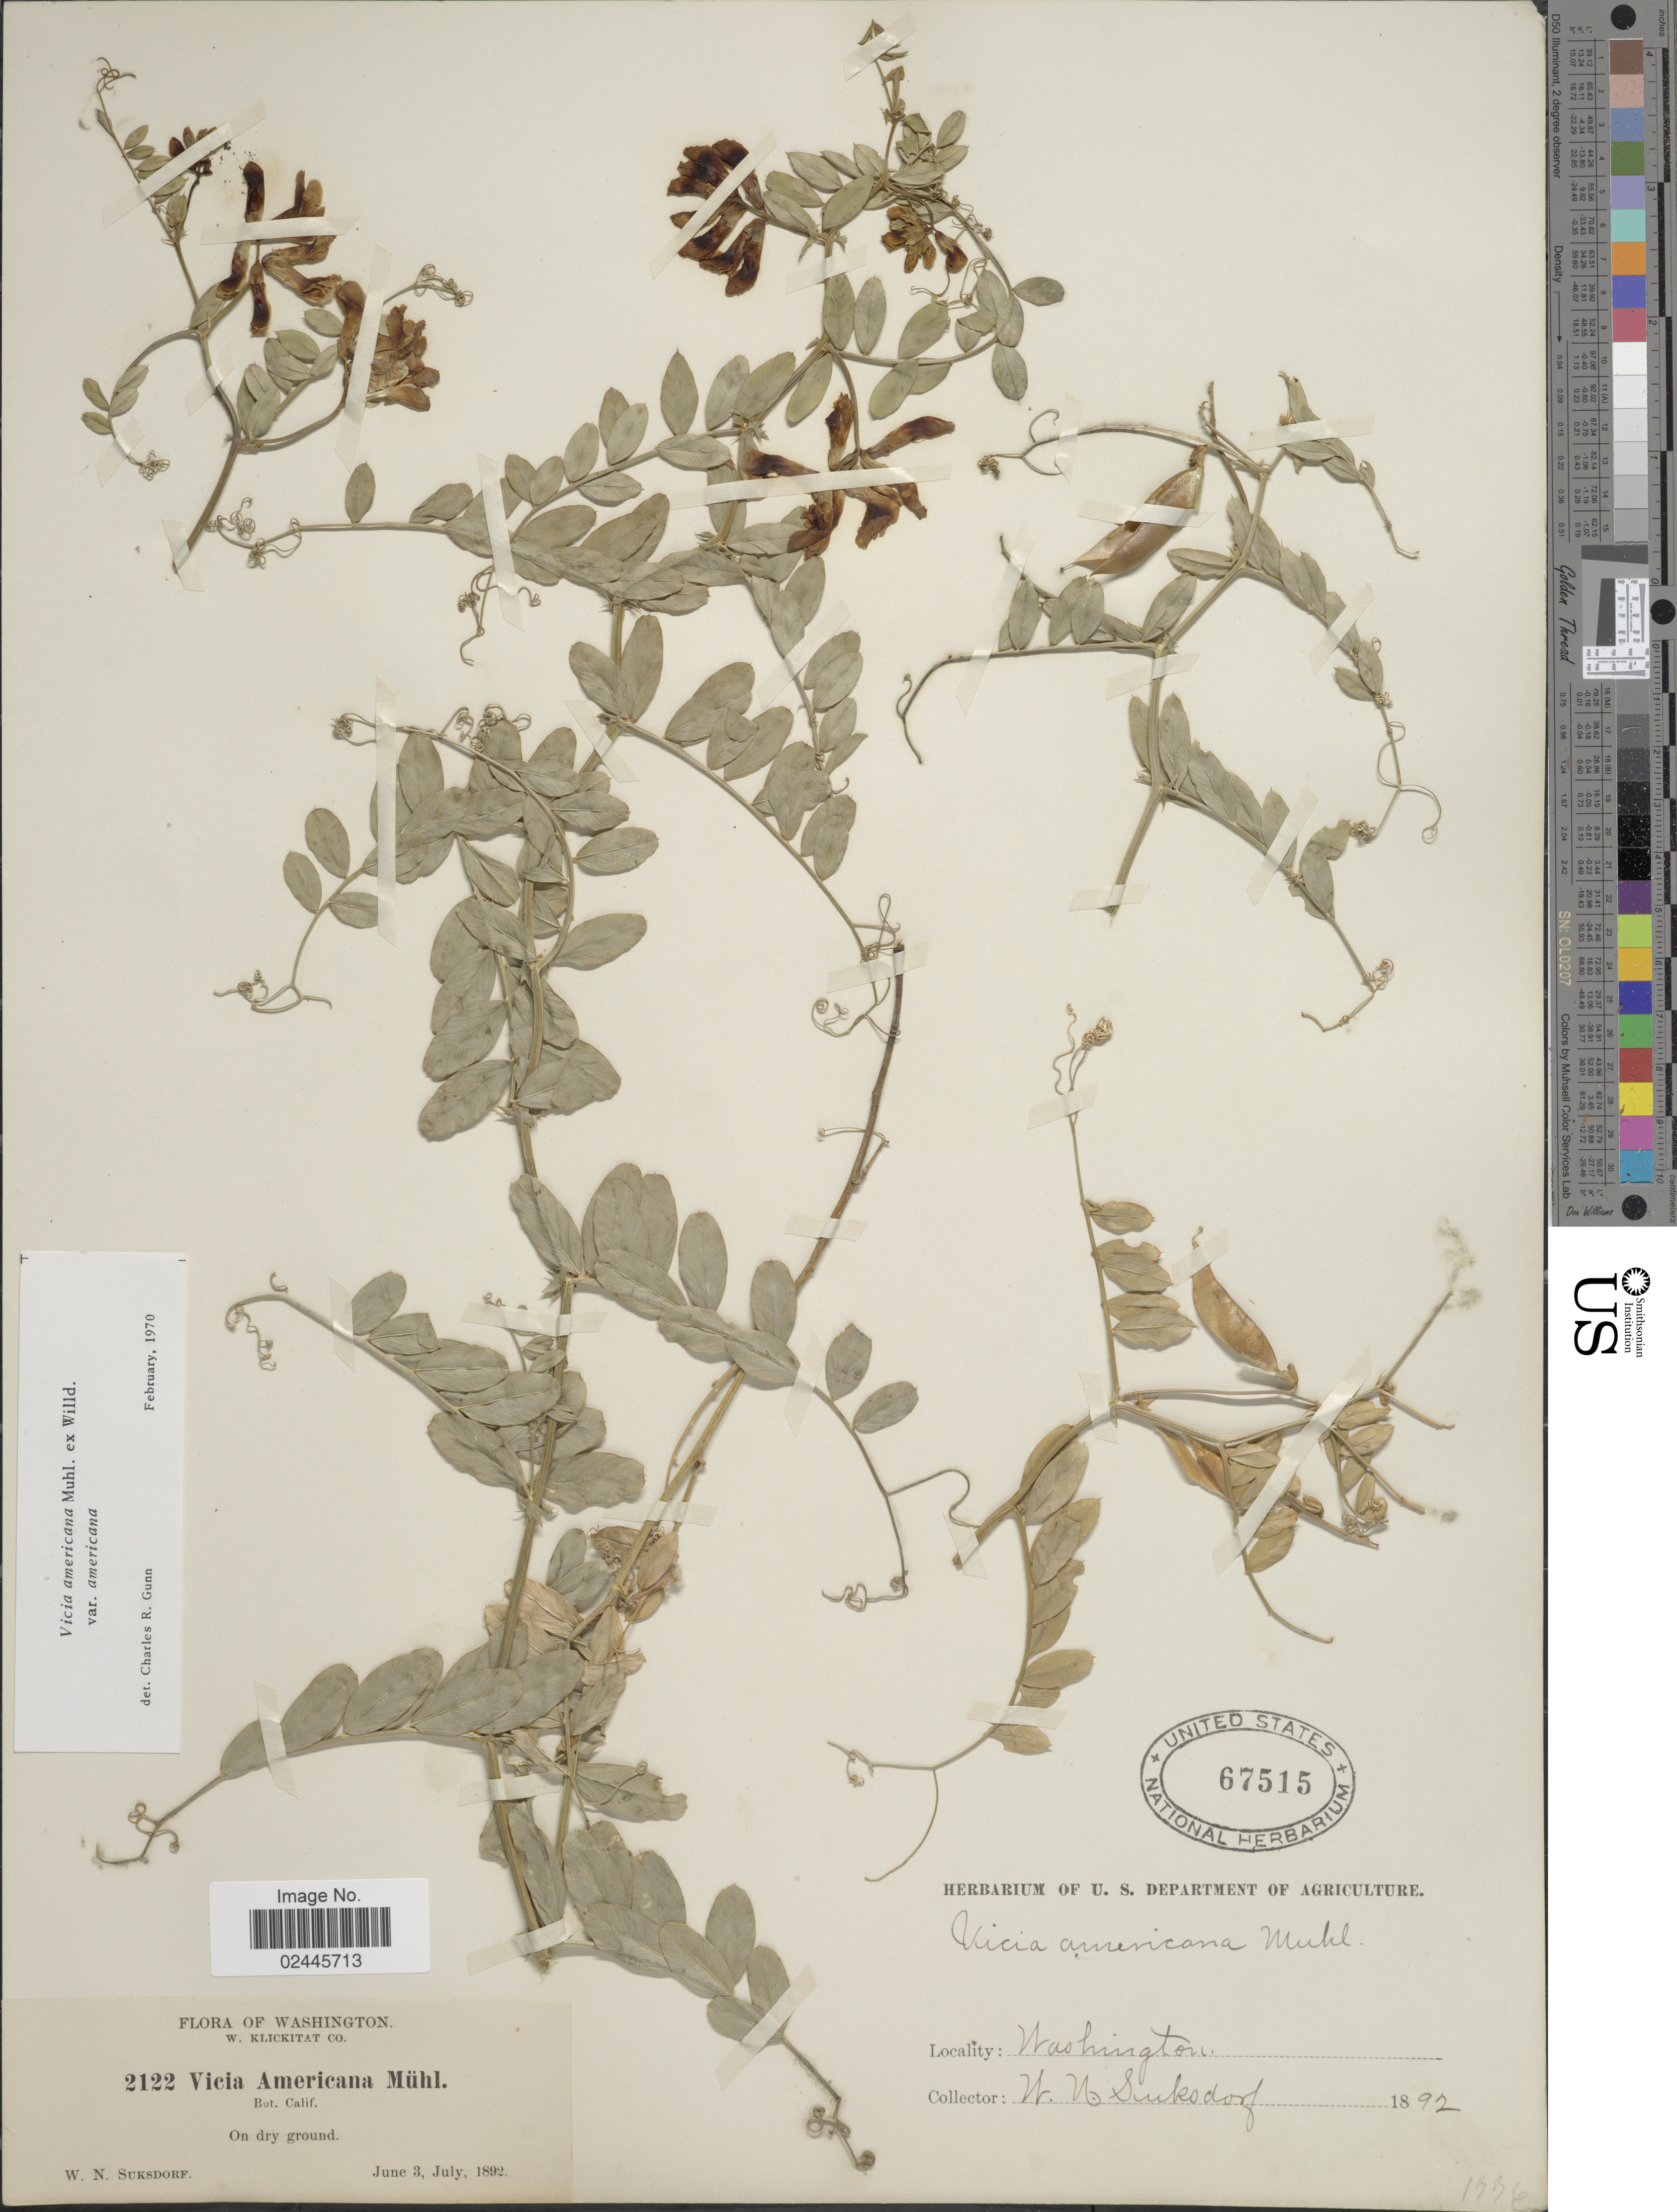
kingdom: Plantae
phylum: Tracheophyta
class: Magnoliopsida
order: Fabales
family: Fabaceae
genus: Vicia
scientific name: Vicia americana var. americana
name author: Muhl. ex Willd.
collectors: W. N. Suksdorf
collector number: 2122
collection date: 1892-06-03/1892-07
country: United States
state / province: Washington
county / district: Klickitat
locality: W. Klickitat Co.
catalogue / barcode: US 67515